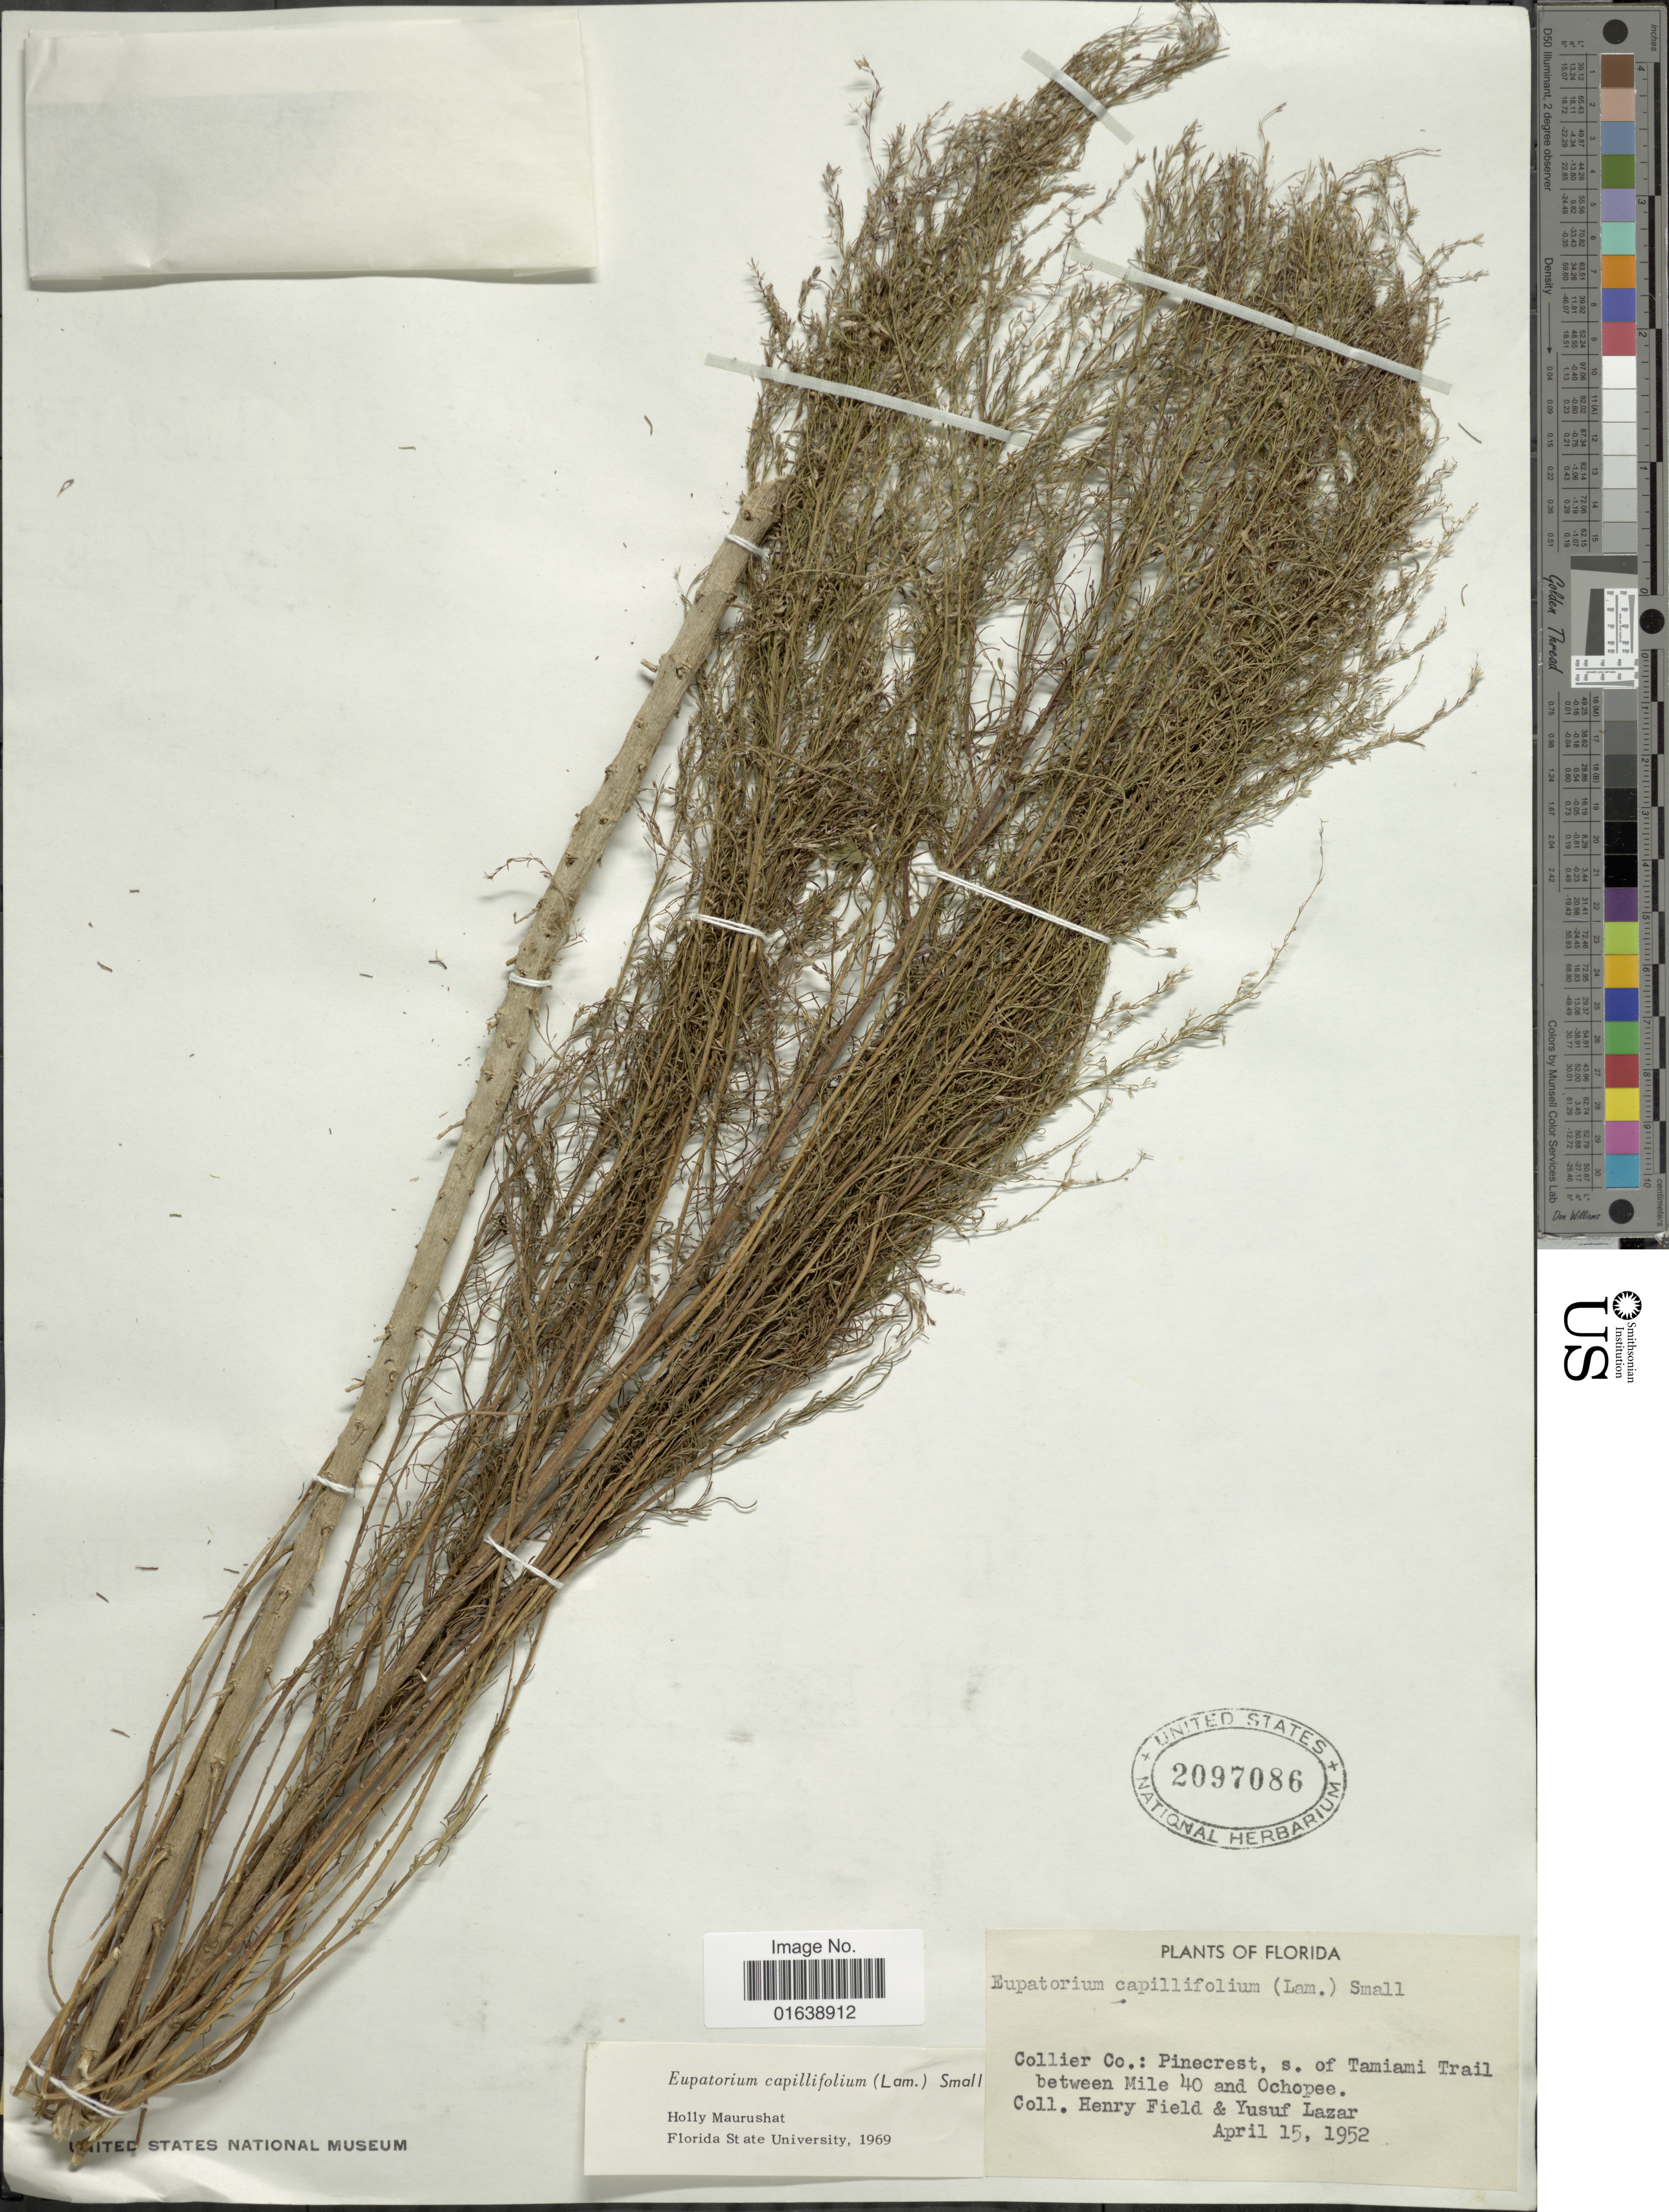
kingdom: Plantae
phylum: Tracheophyta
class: Magnoliopsida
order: Asterales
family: Asteraceae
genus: Eupatorium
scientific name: Eupatorium capillifolium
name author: (Lam.) Small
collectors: H. Field & Y. Lazar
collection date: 1952-04-15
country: United States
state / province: Florida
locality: Florida. Collier Co.; Pinecrest, s. of Tamiami Trail between Mile 40 and Ochopee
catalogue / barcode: US 2097086